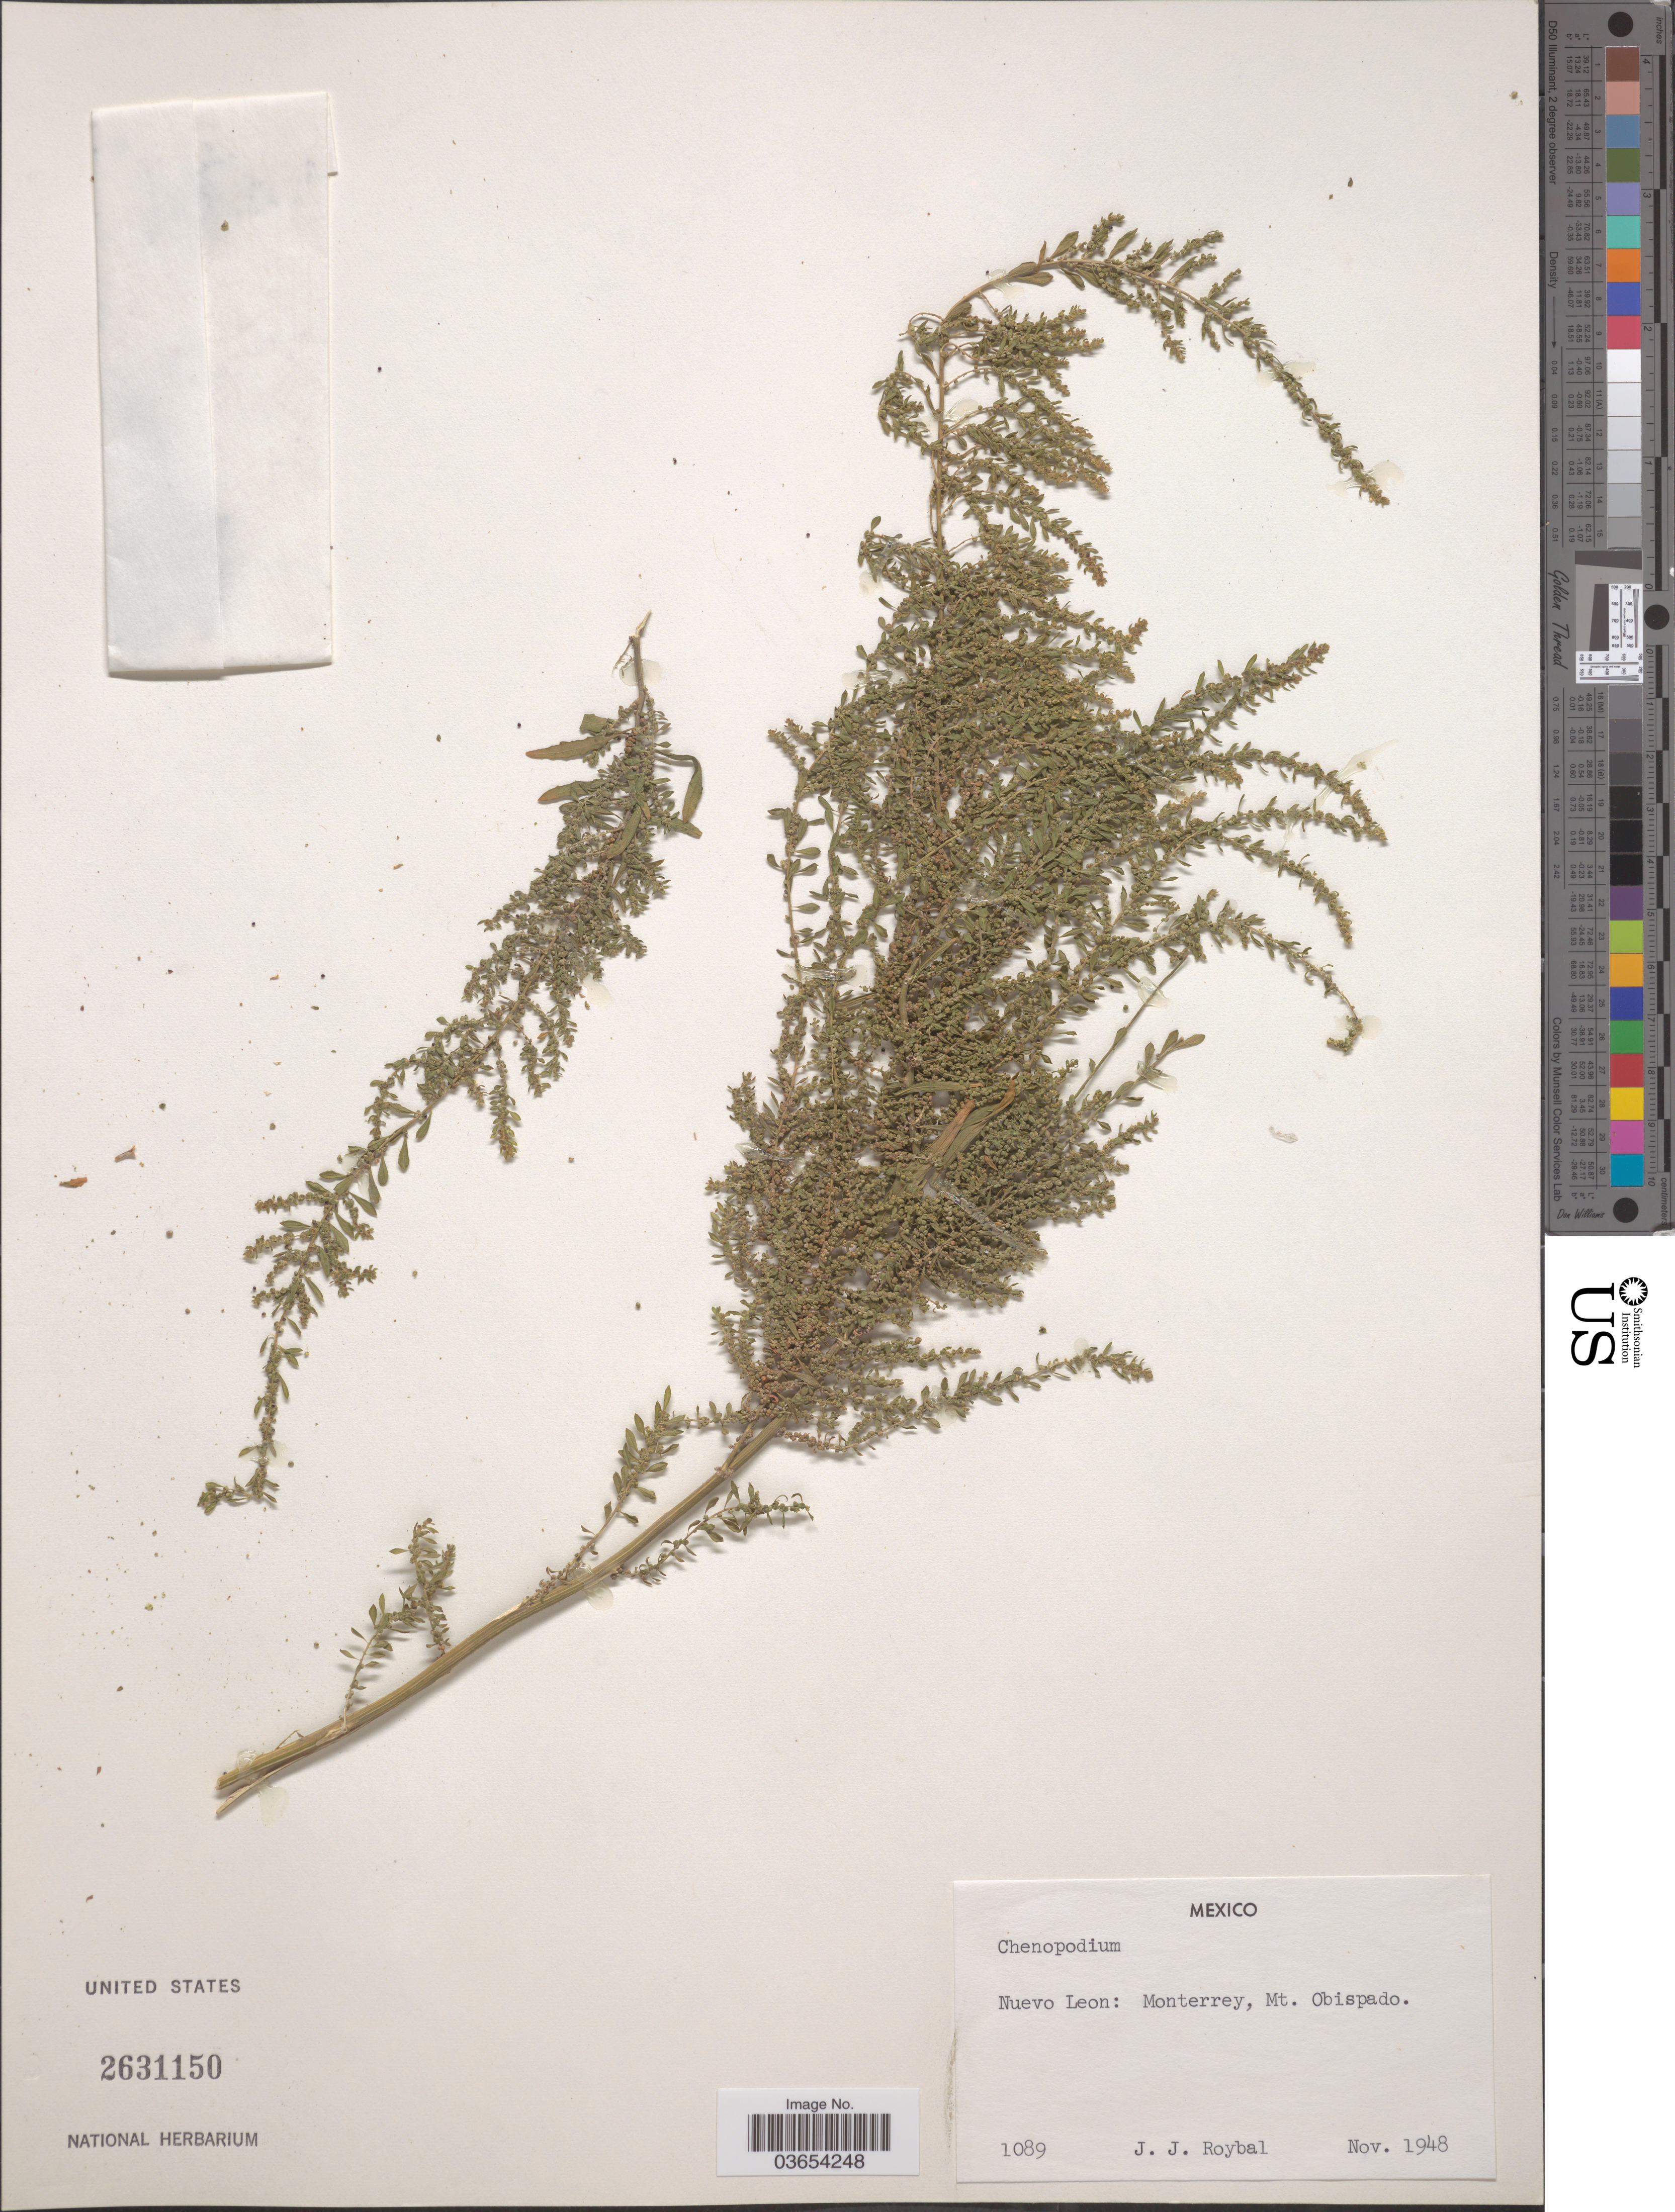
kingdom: Plantae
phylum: Tracheophyta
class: Magnoliopsida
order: Caryophyllales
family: Amaranthaceae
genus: Chenopodium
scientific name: Chenopodium sp.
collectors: J. J. Roybal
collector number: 1089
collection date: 1948-11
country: Mexico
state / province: Nuevo León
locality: Monterrey, Mt. Obispado.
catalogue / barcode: US 2631150